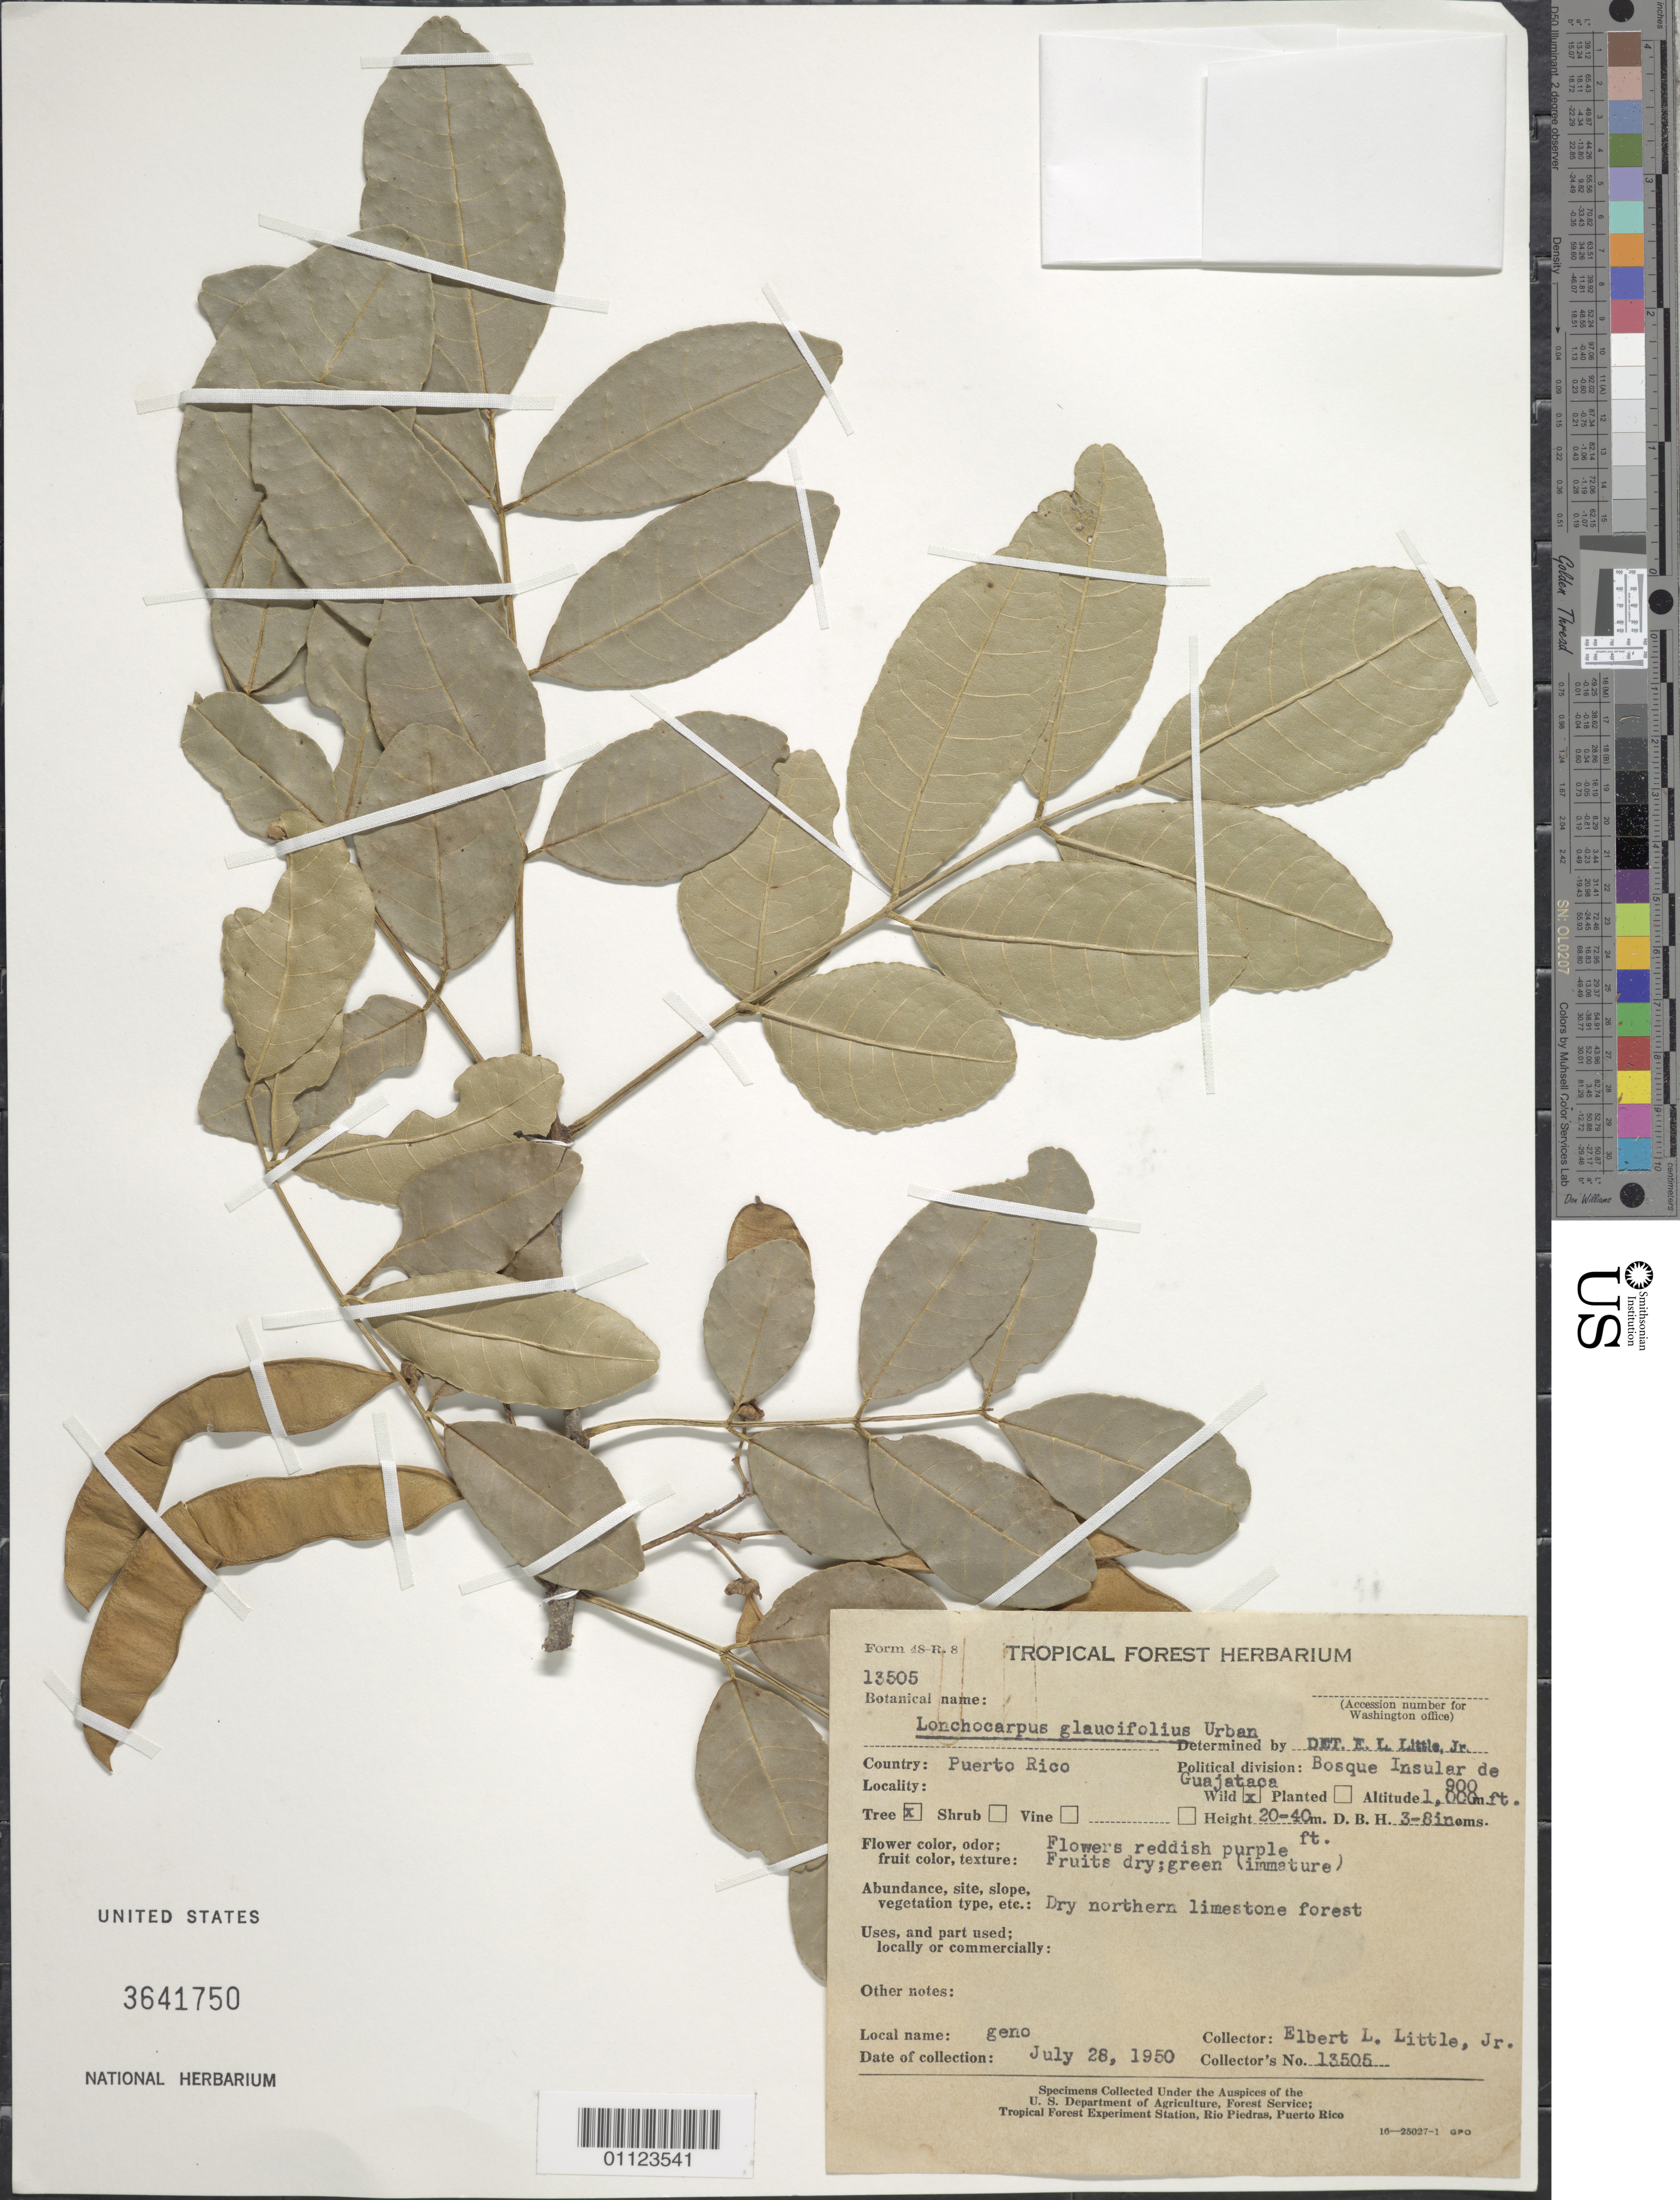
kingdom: Plantae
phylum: Tracheophyta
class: Magnoliopsida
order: Fabales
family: Fabaceae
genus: Lonchocarpus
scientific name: Lonchocarpus glaucifolius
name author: Urb.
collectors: E. L. Little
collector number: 13505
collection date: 1950-07-28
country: Puerto Rico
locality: Bosque Insular de Guajataca.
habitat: Dry northern limestone forest.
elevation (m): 274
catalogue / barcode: US 3641750